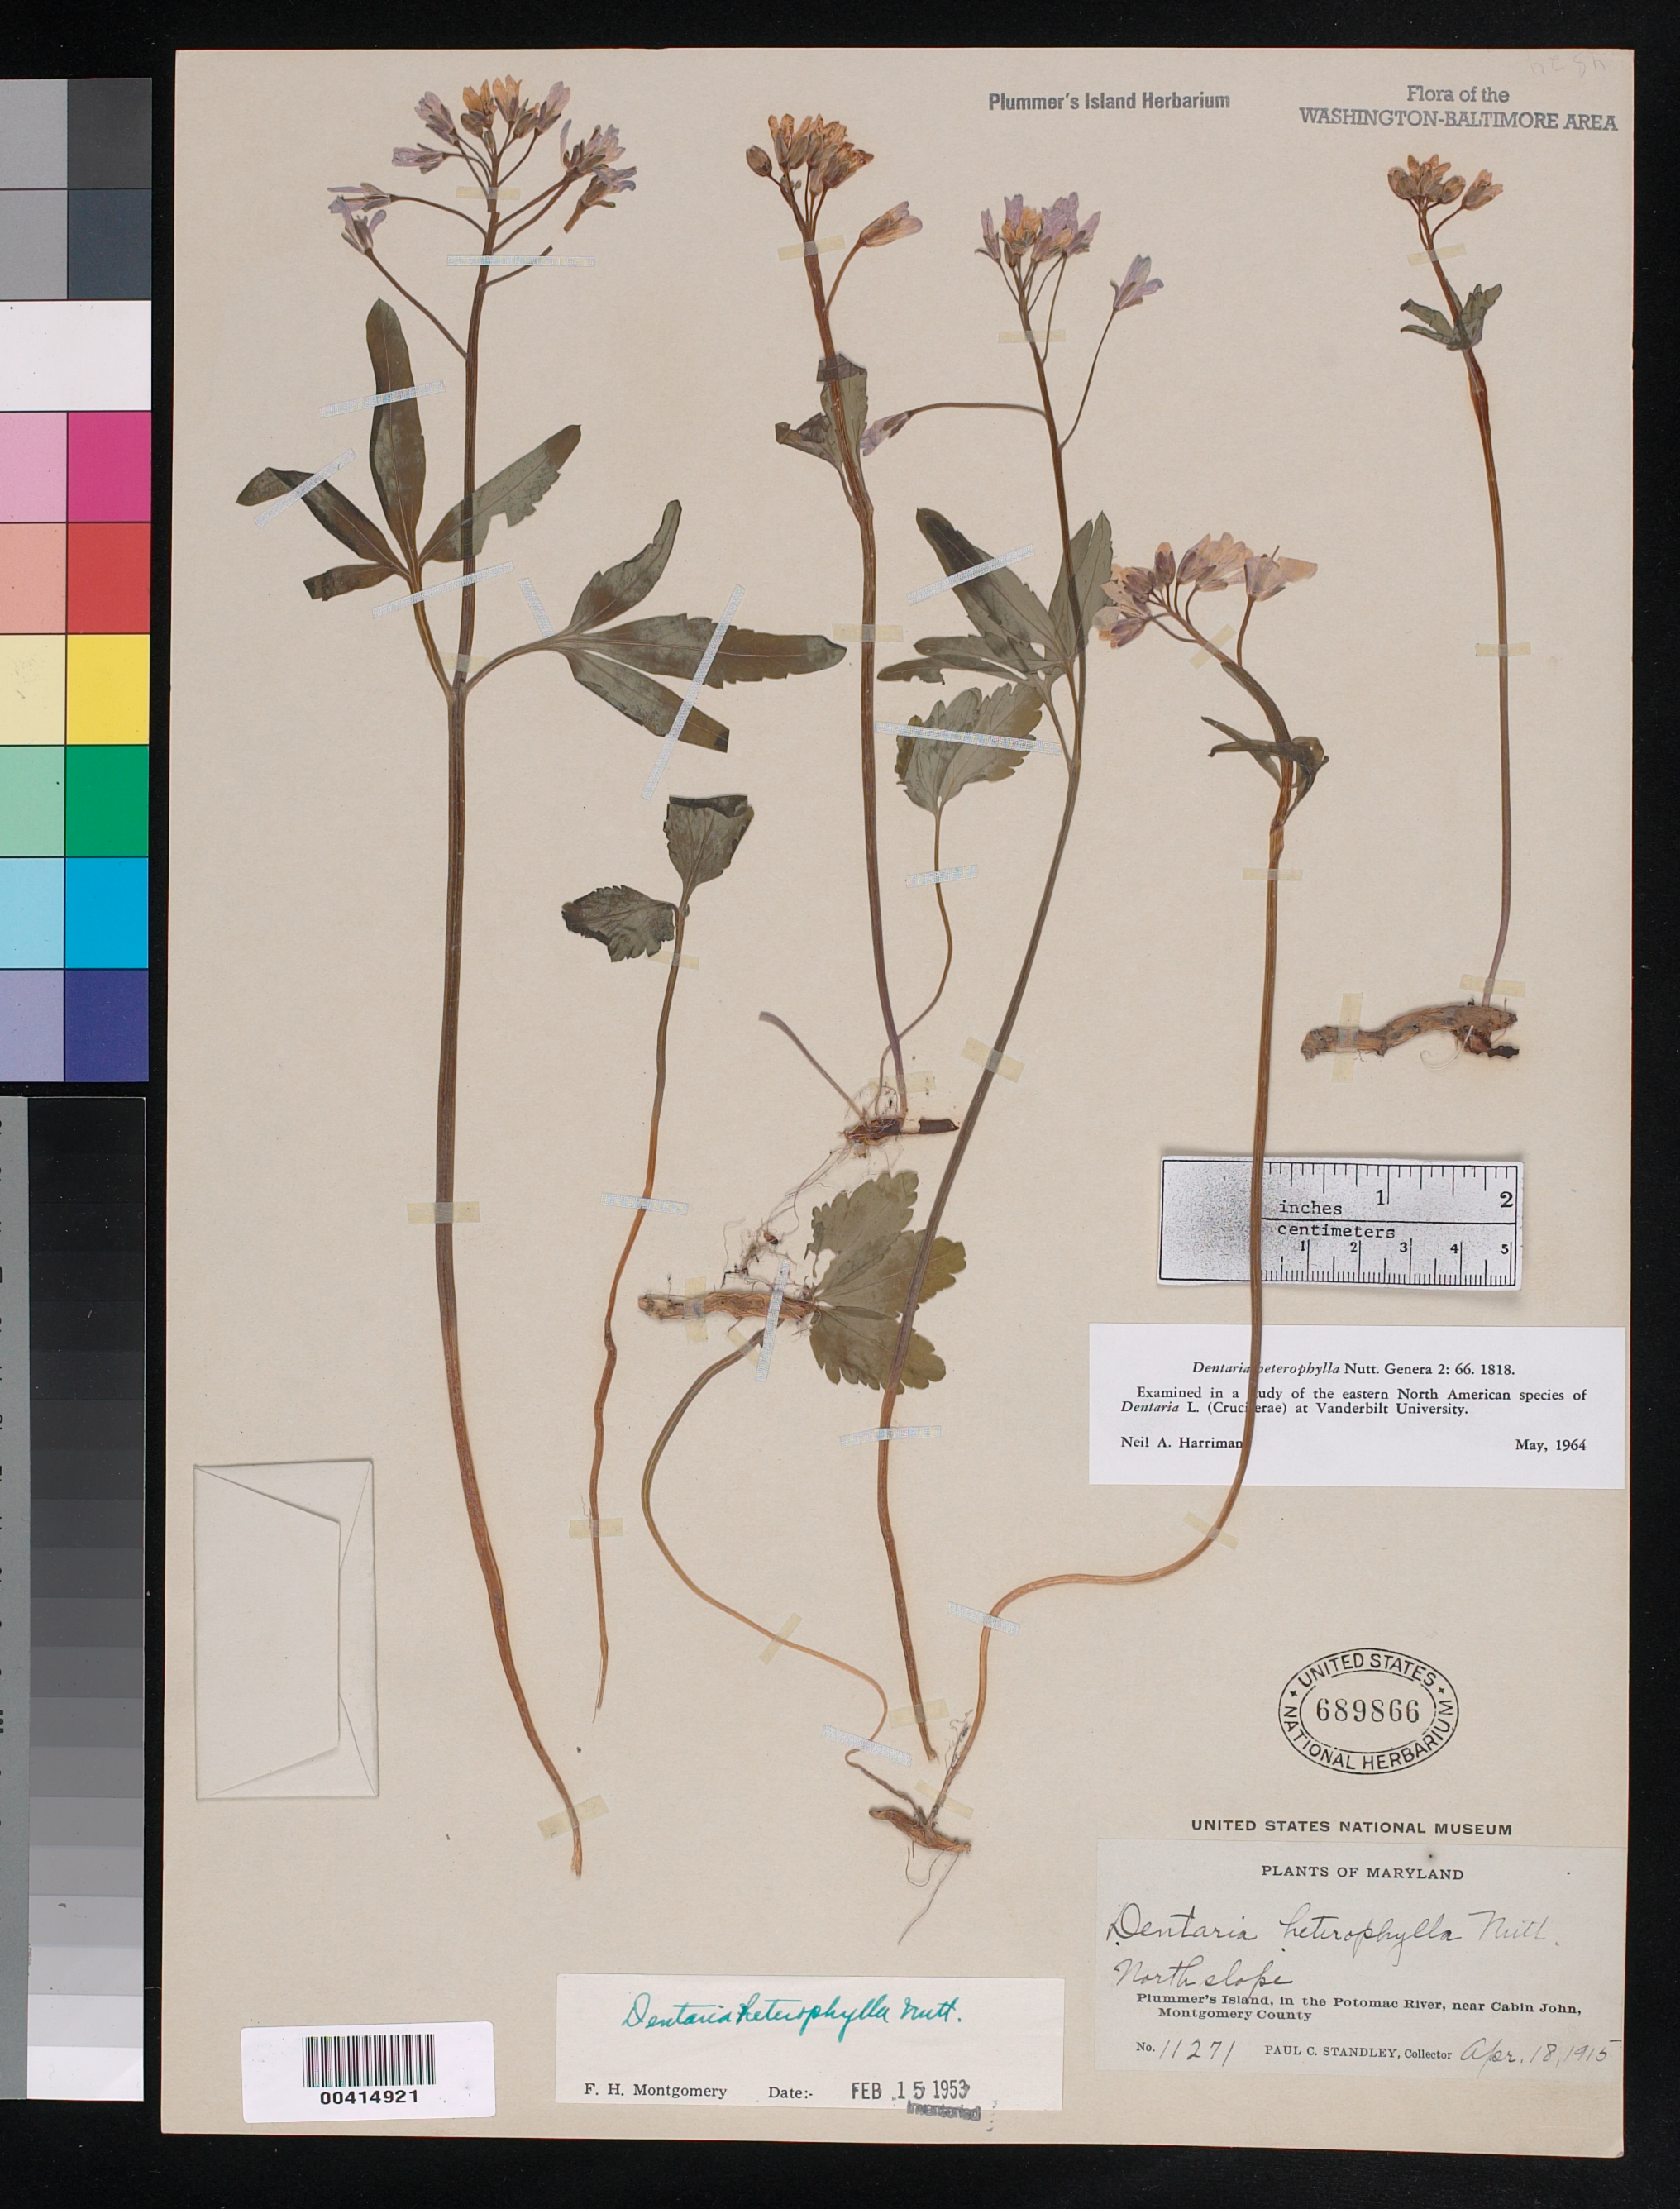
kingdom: Plantae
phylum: Tracheophyta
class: Magnoliopsida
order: Brassicales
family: Brassicaceae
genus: Cardamine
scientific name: Cardamine angustata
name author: O.E. Schulz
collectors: P. C. Standley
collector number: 11271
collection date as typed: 18 Apr 1915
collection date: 1915-04-18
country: United States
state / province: Maryland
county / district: Montgomery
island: Plummers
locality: Plummer's Island; north slope C. & O. Canal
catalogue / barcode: US 689866